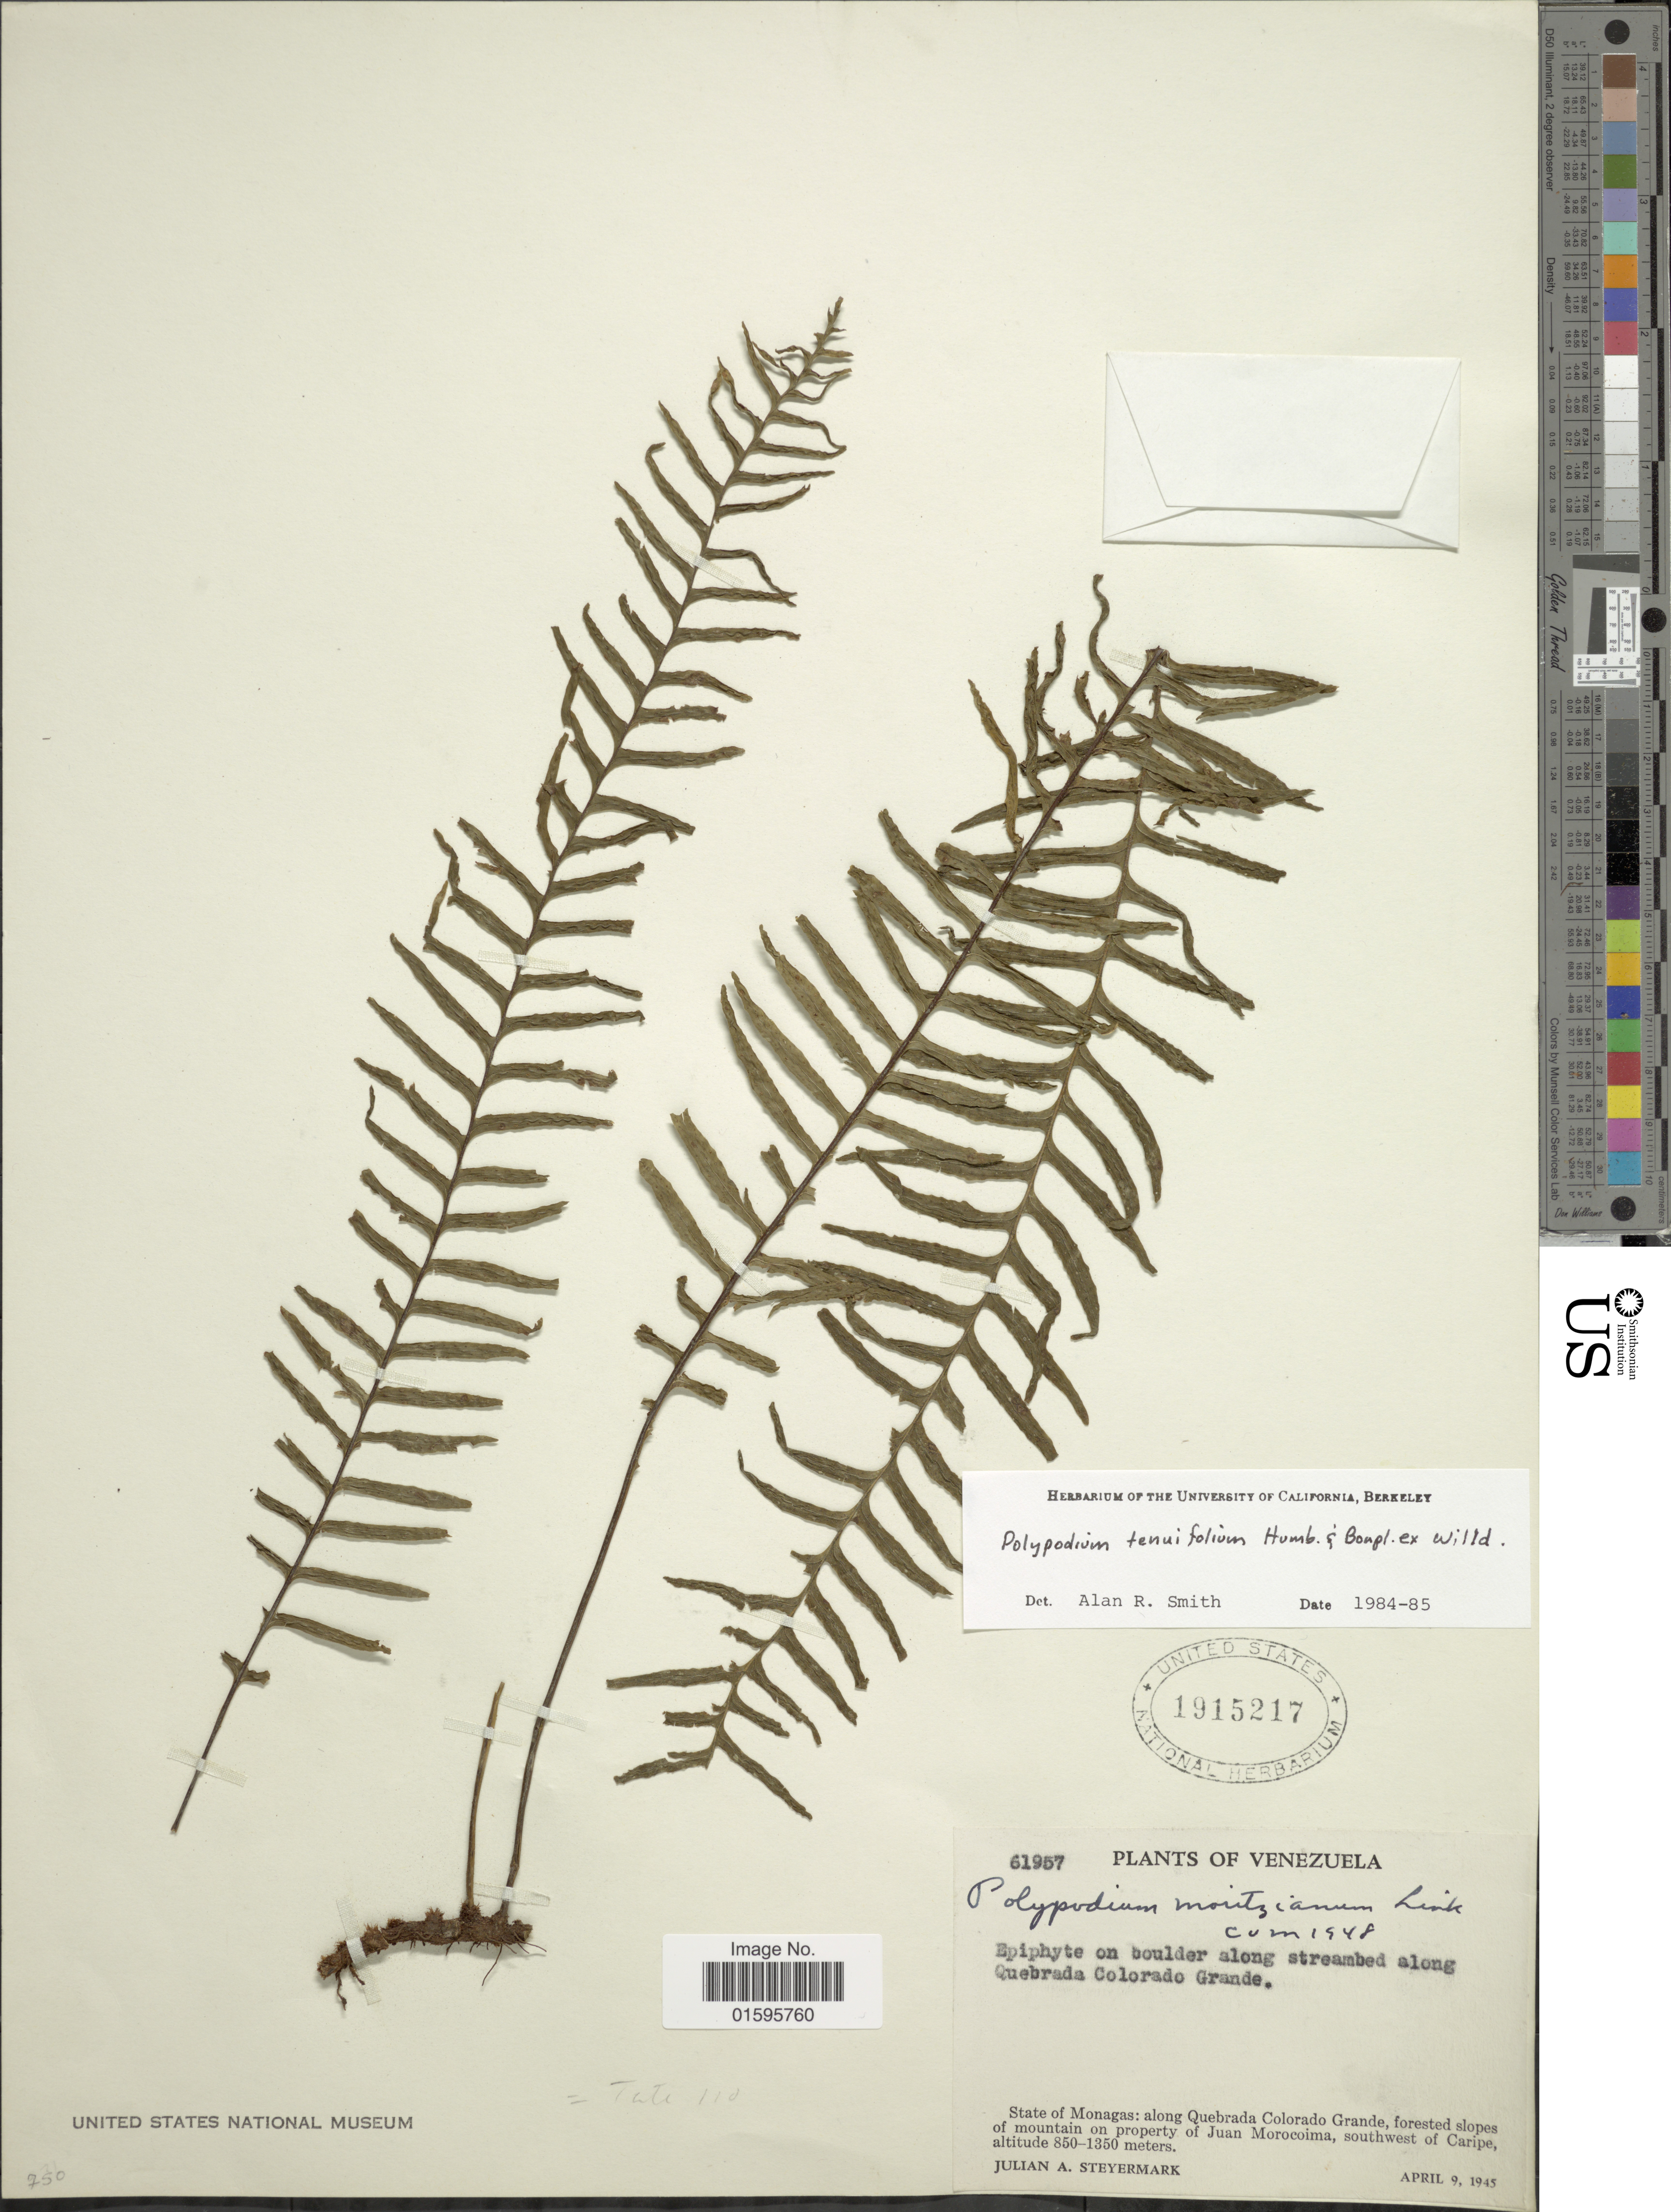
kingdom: Plantae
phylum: Tracheophyta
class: Polypodiopsida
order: Polypodiales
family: Polypodiaceae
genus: Polypodium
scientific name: Polypodium tenuifolium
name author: Humb. & Bonap. ex Willd.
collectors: J. Steyermark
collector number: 31957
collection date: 1945-04-09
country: Venezuela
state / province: Monagas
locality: Along Quebrada Colorado Grande, State of Monagas: along Quebrada Colorado Grande, forested slopes of mountain on property of Juan Morocoima, southwest of Caripe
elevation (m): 850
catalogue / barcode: US 1915217